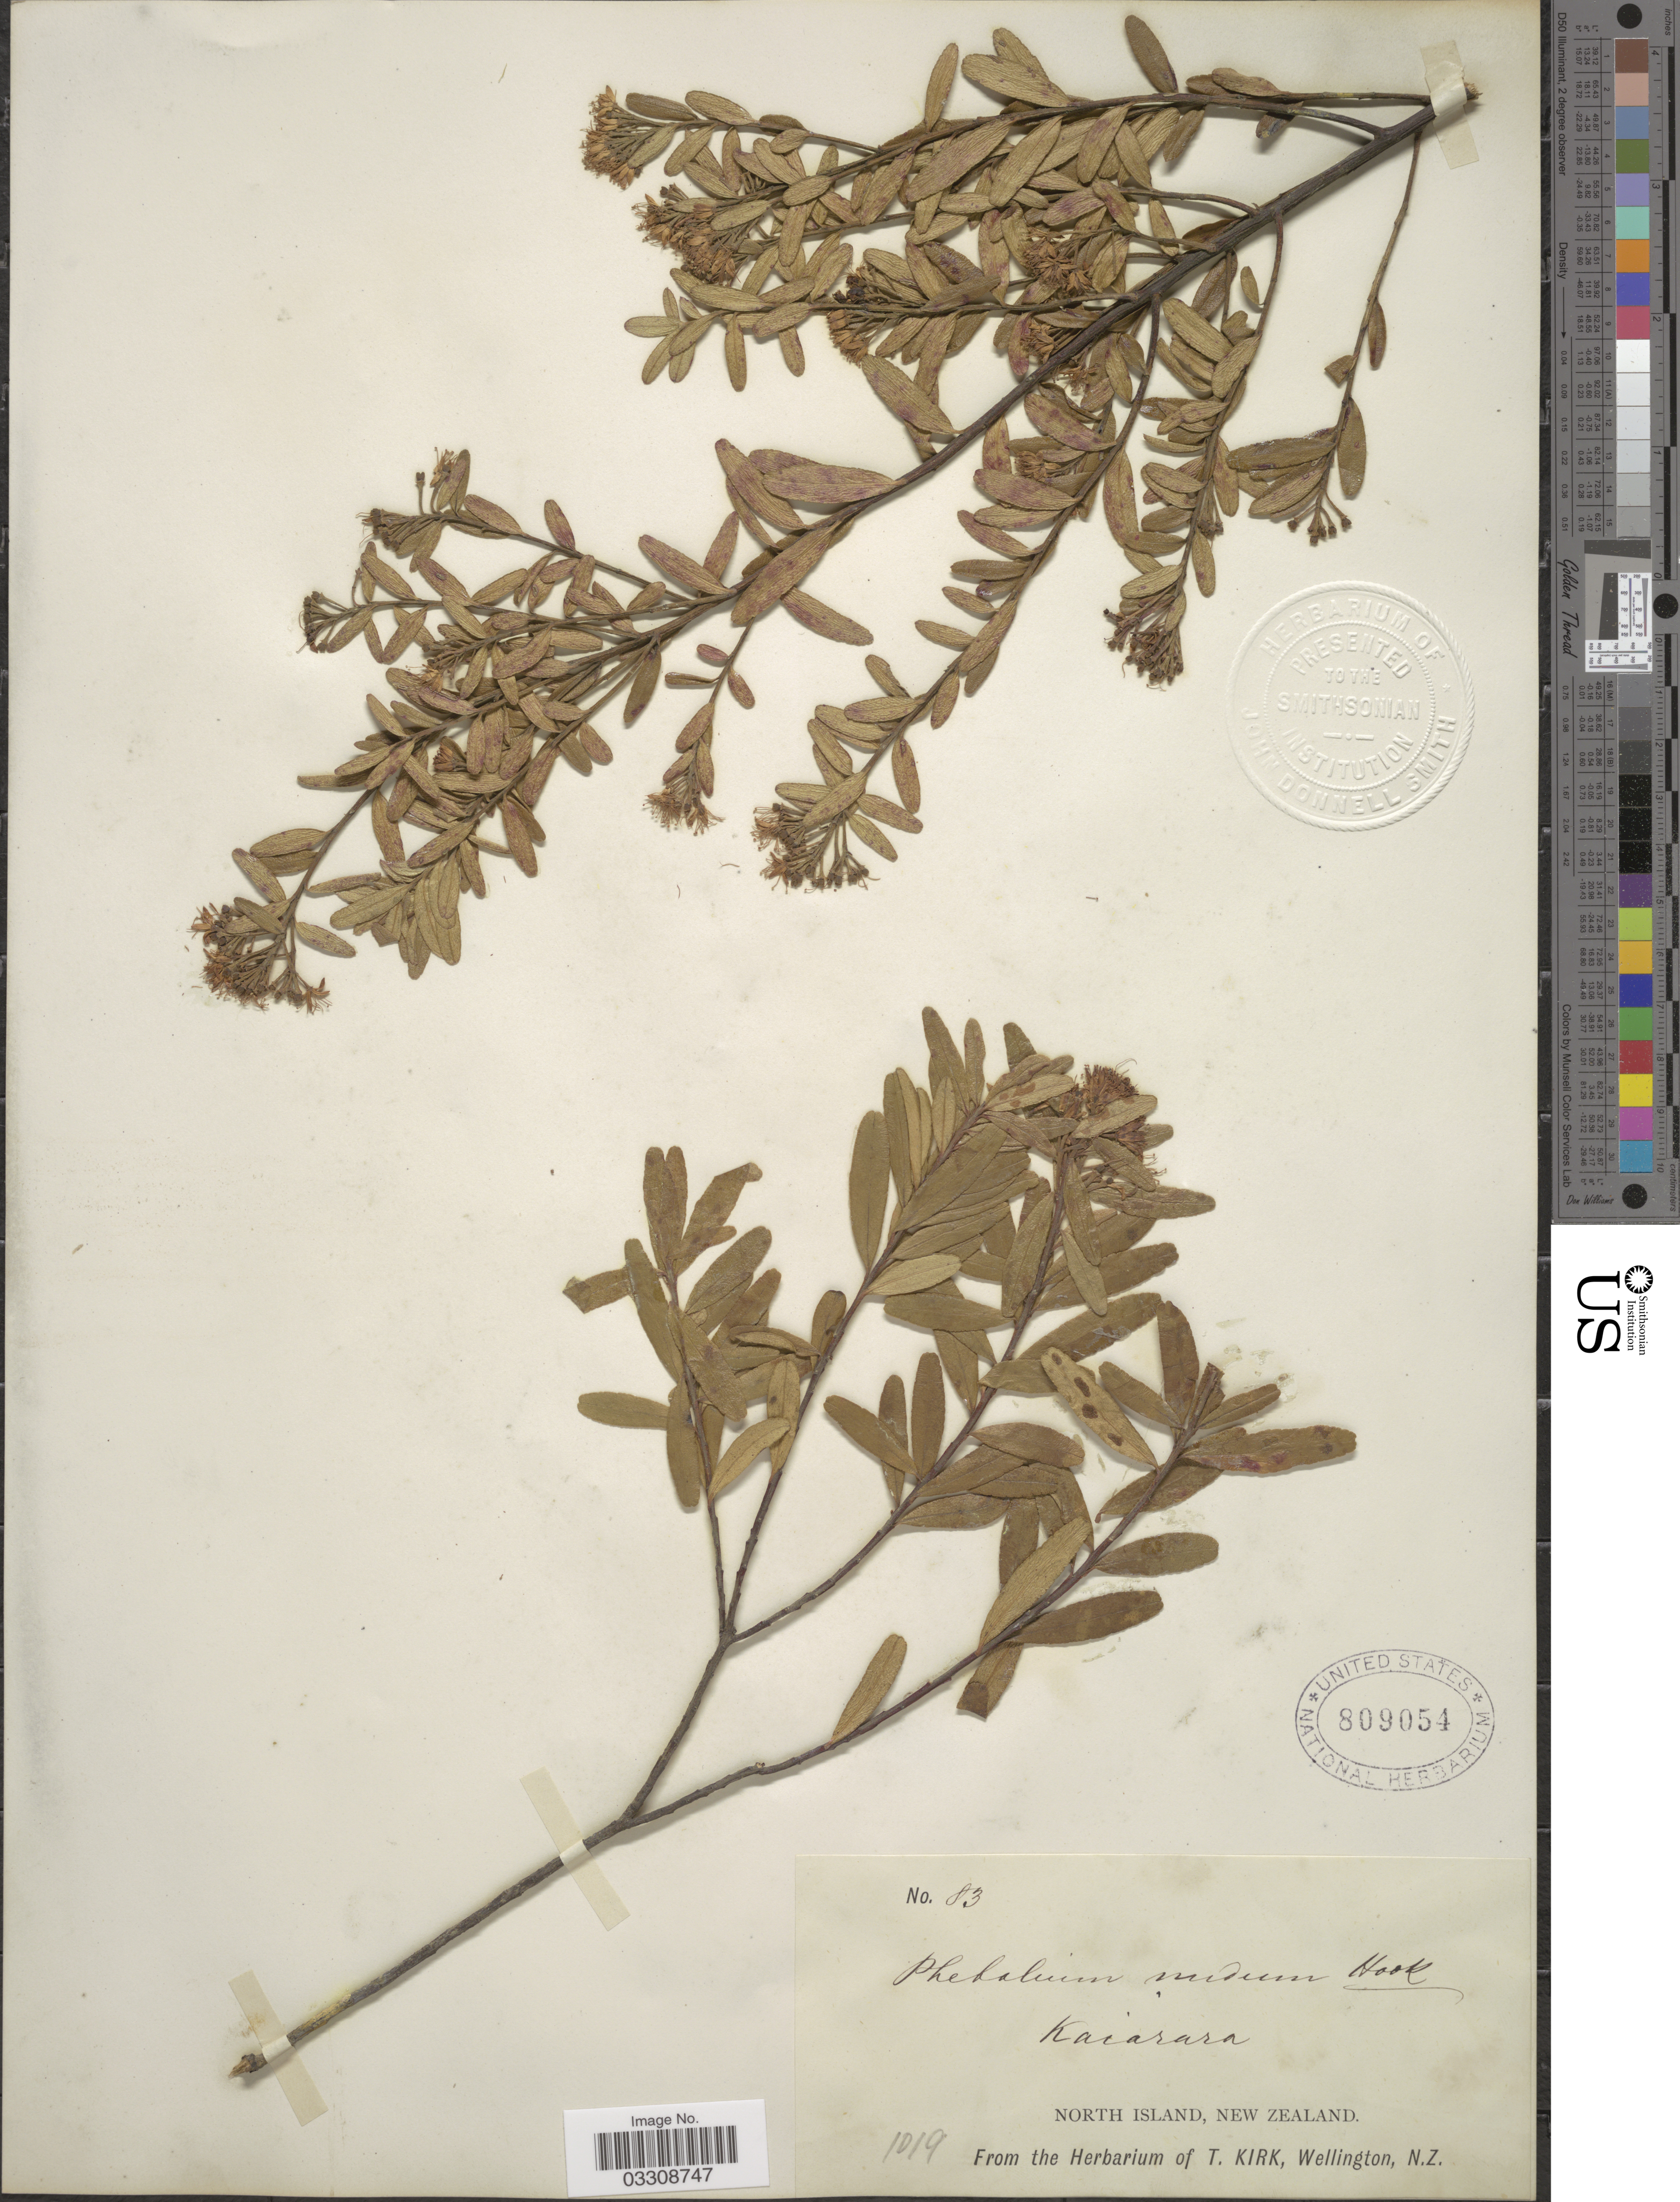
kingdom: Plantae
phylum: Tracheophyta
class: Magnoliopsida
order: Sapindales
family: Rutaceae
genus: Leionema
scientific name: Leionema nudum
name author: (Hook.) Paul G. Wilson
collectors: ex herb. T. Kirk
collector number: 83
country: New Zealand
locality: North Island. Kaiarara.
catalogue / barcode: US 809054